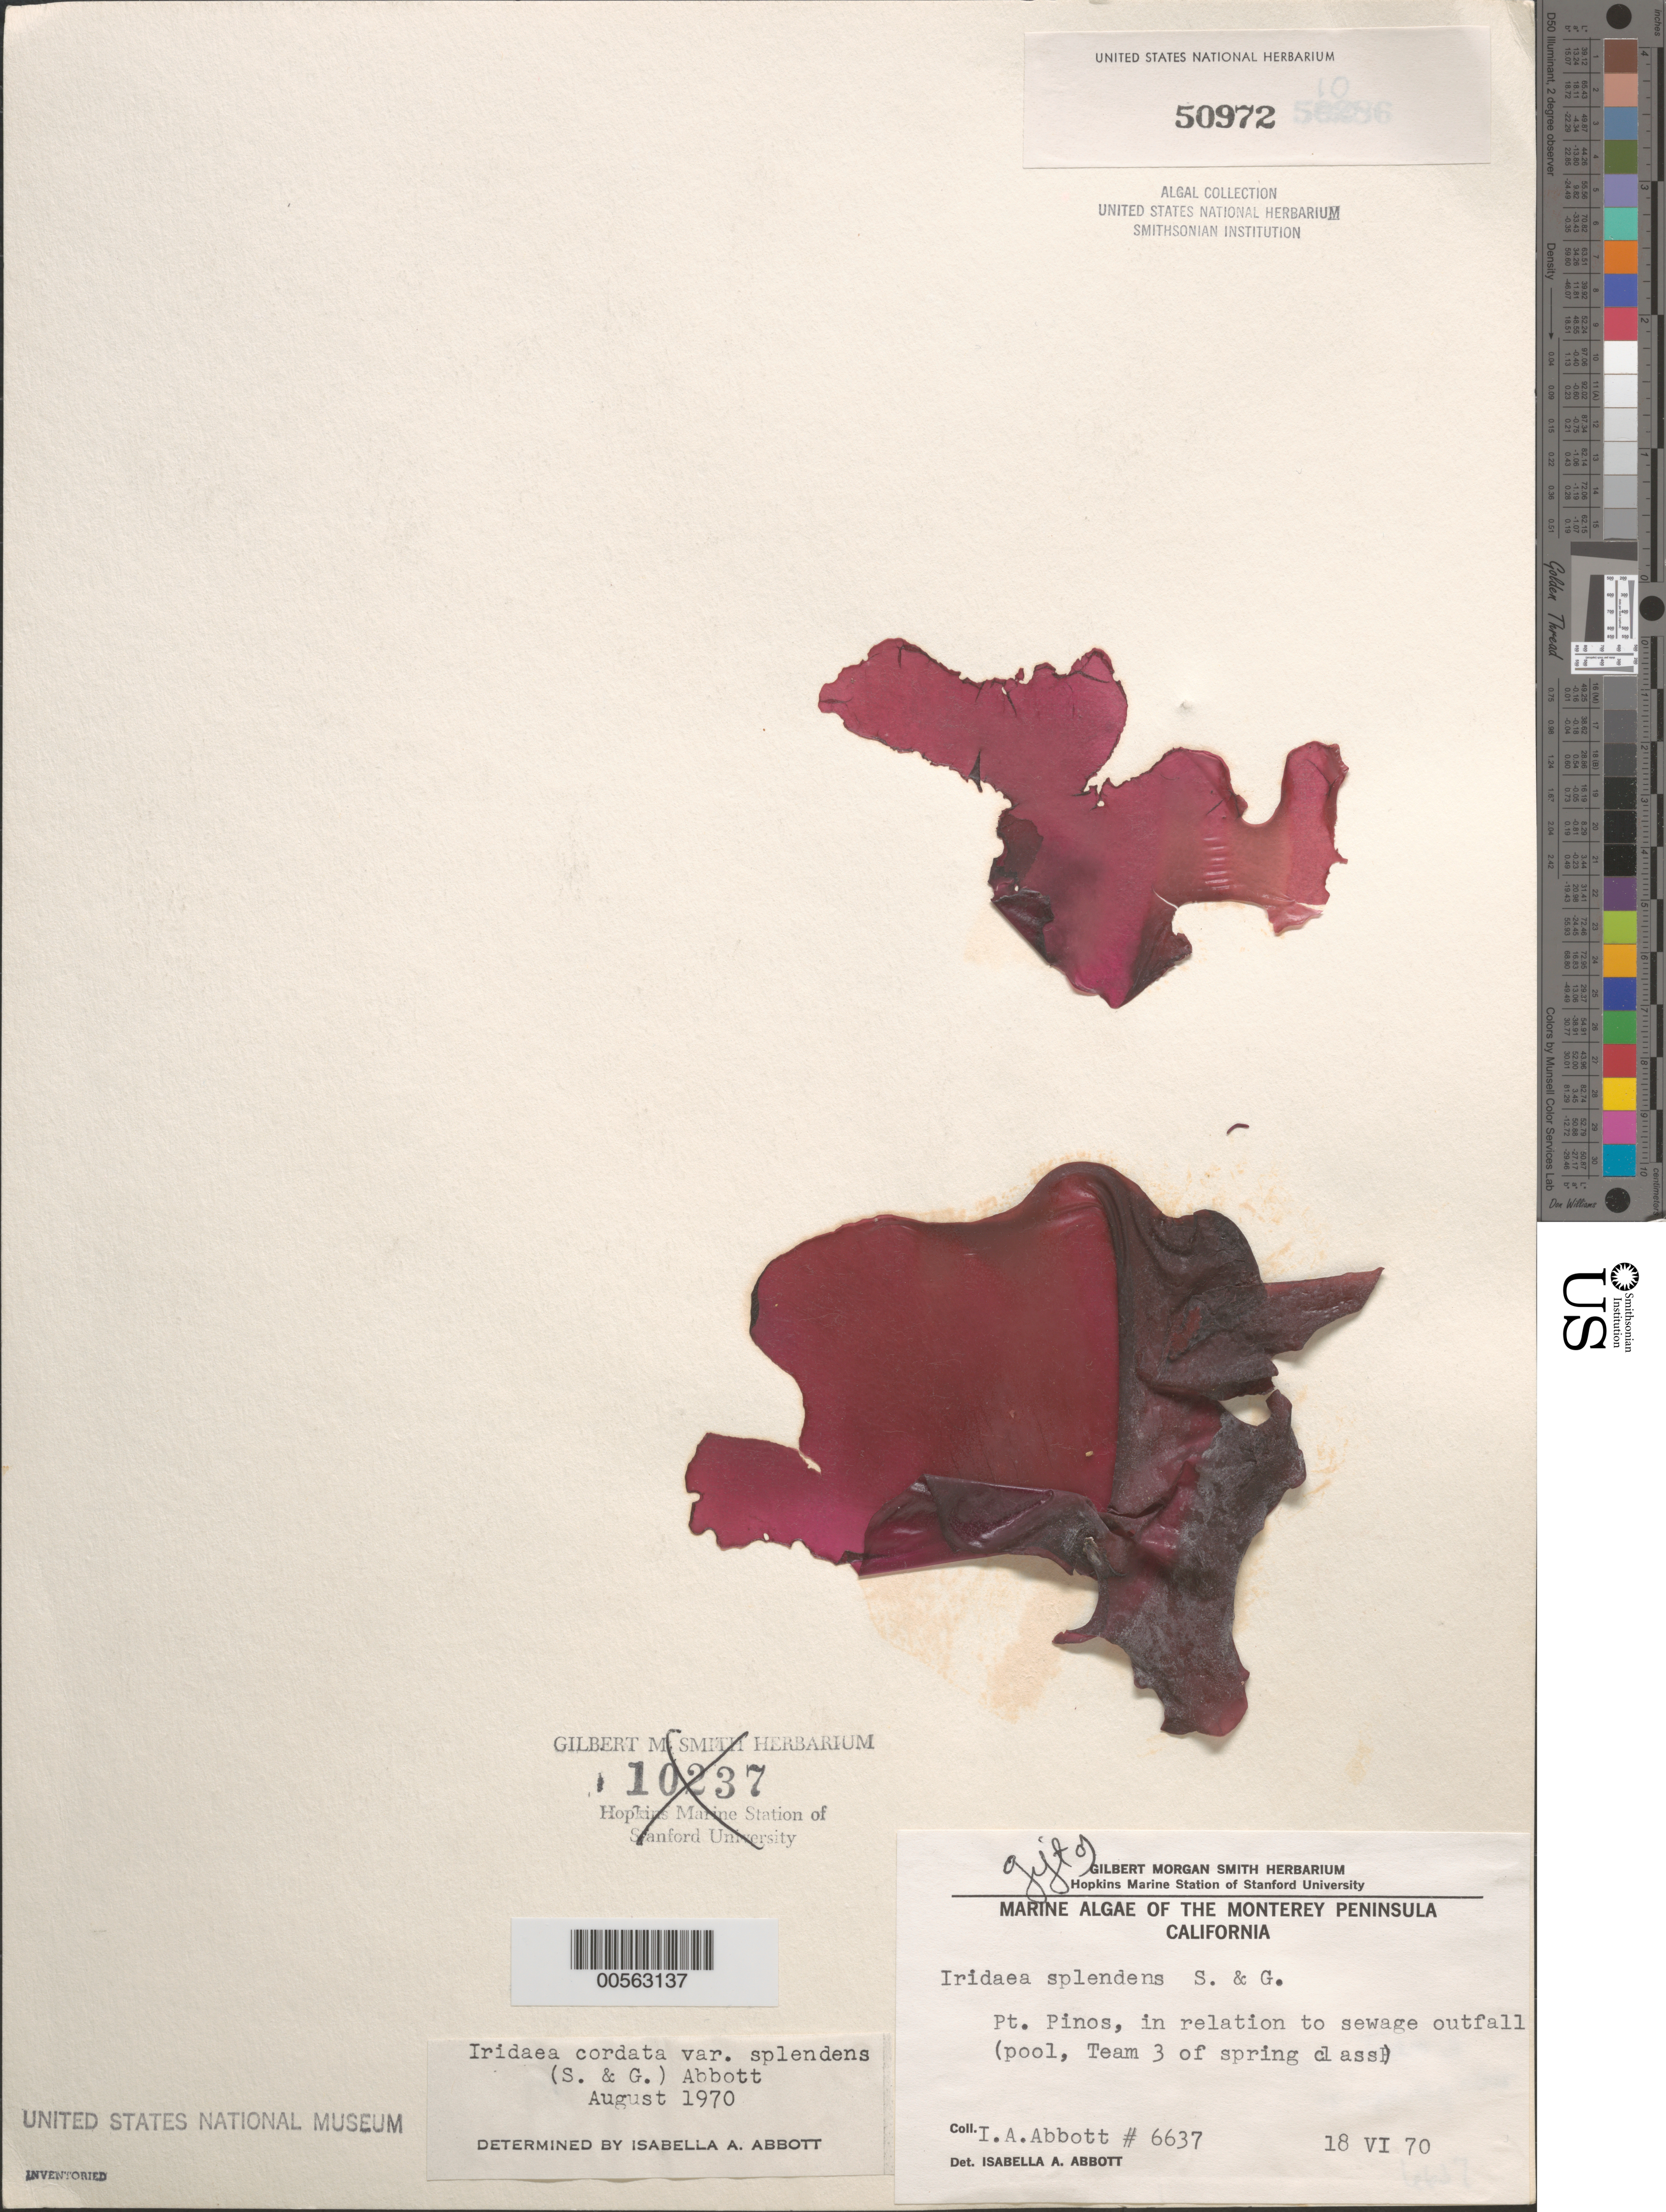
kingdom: Plantae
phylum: Rhodophyta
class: Florideophyceae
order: Gigartinales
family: Gigartinaceae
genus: Iridaea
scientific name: Iridaea cordata var. splendens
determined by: Abbott, Isabella A.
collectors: I. A. Abbott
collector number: IAA 6637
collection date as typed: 18 Jun 1970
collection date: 1970-06-18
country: United States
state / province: California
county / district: Monterey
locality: Point Pinos, Pacific Grove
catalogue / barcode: US 50972